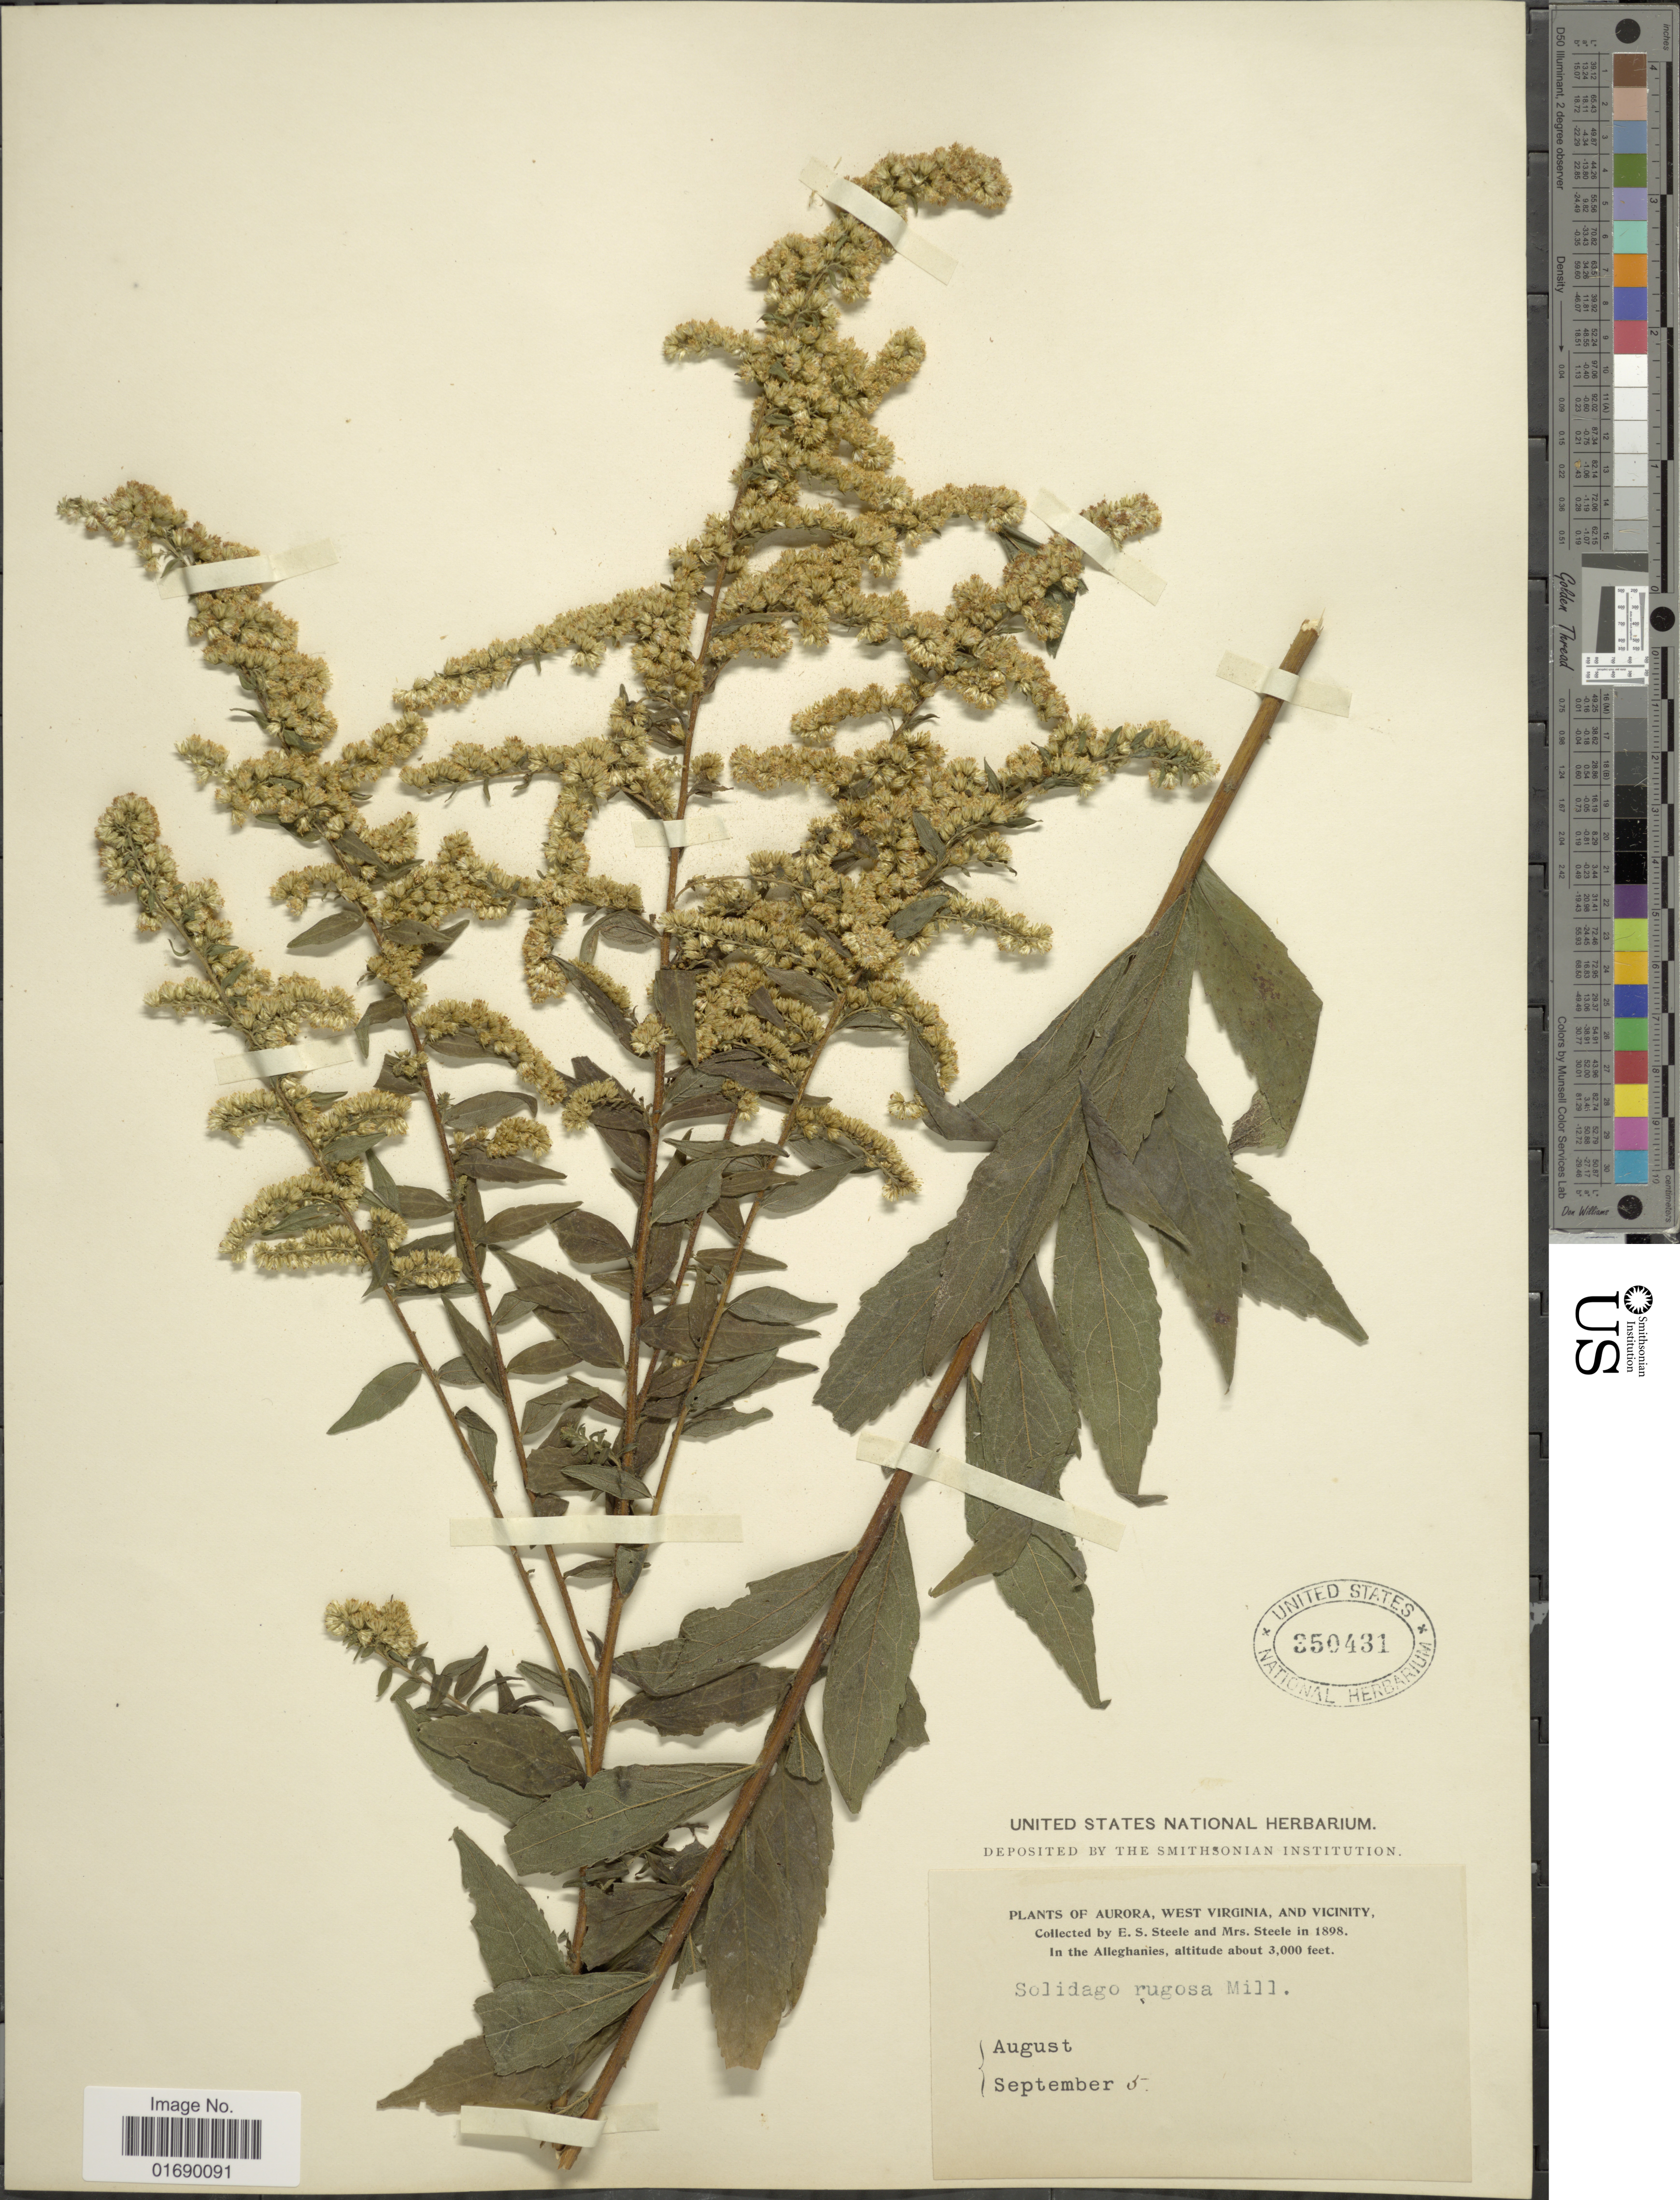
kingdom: Plantae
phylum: Tracheophyta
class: Magnoliopsida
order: Asterales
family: Asteraceae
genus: Solidago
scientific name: Solidago rugosa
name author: Mill.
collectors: E. Steele & Mrs. E. S. Steele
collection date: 1898-09-05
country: United States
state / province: West Virginia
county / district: Preston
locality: Aurora, and Vicinity, in the Alleghanies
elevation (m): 914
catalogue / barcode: US 350431